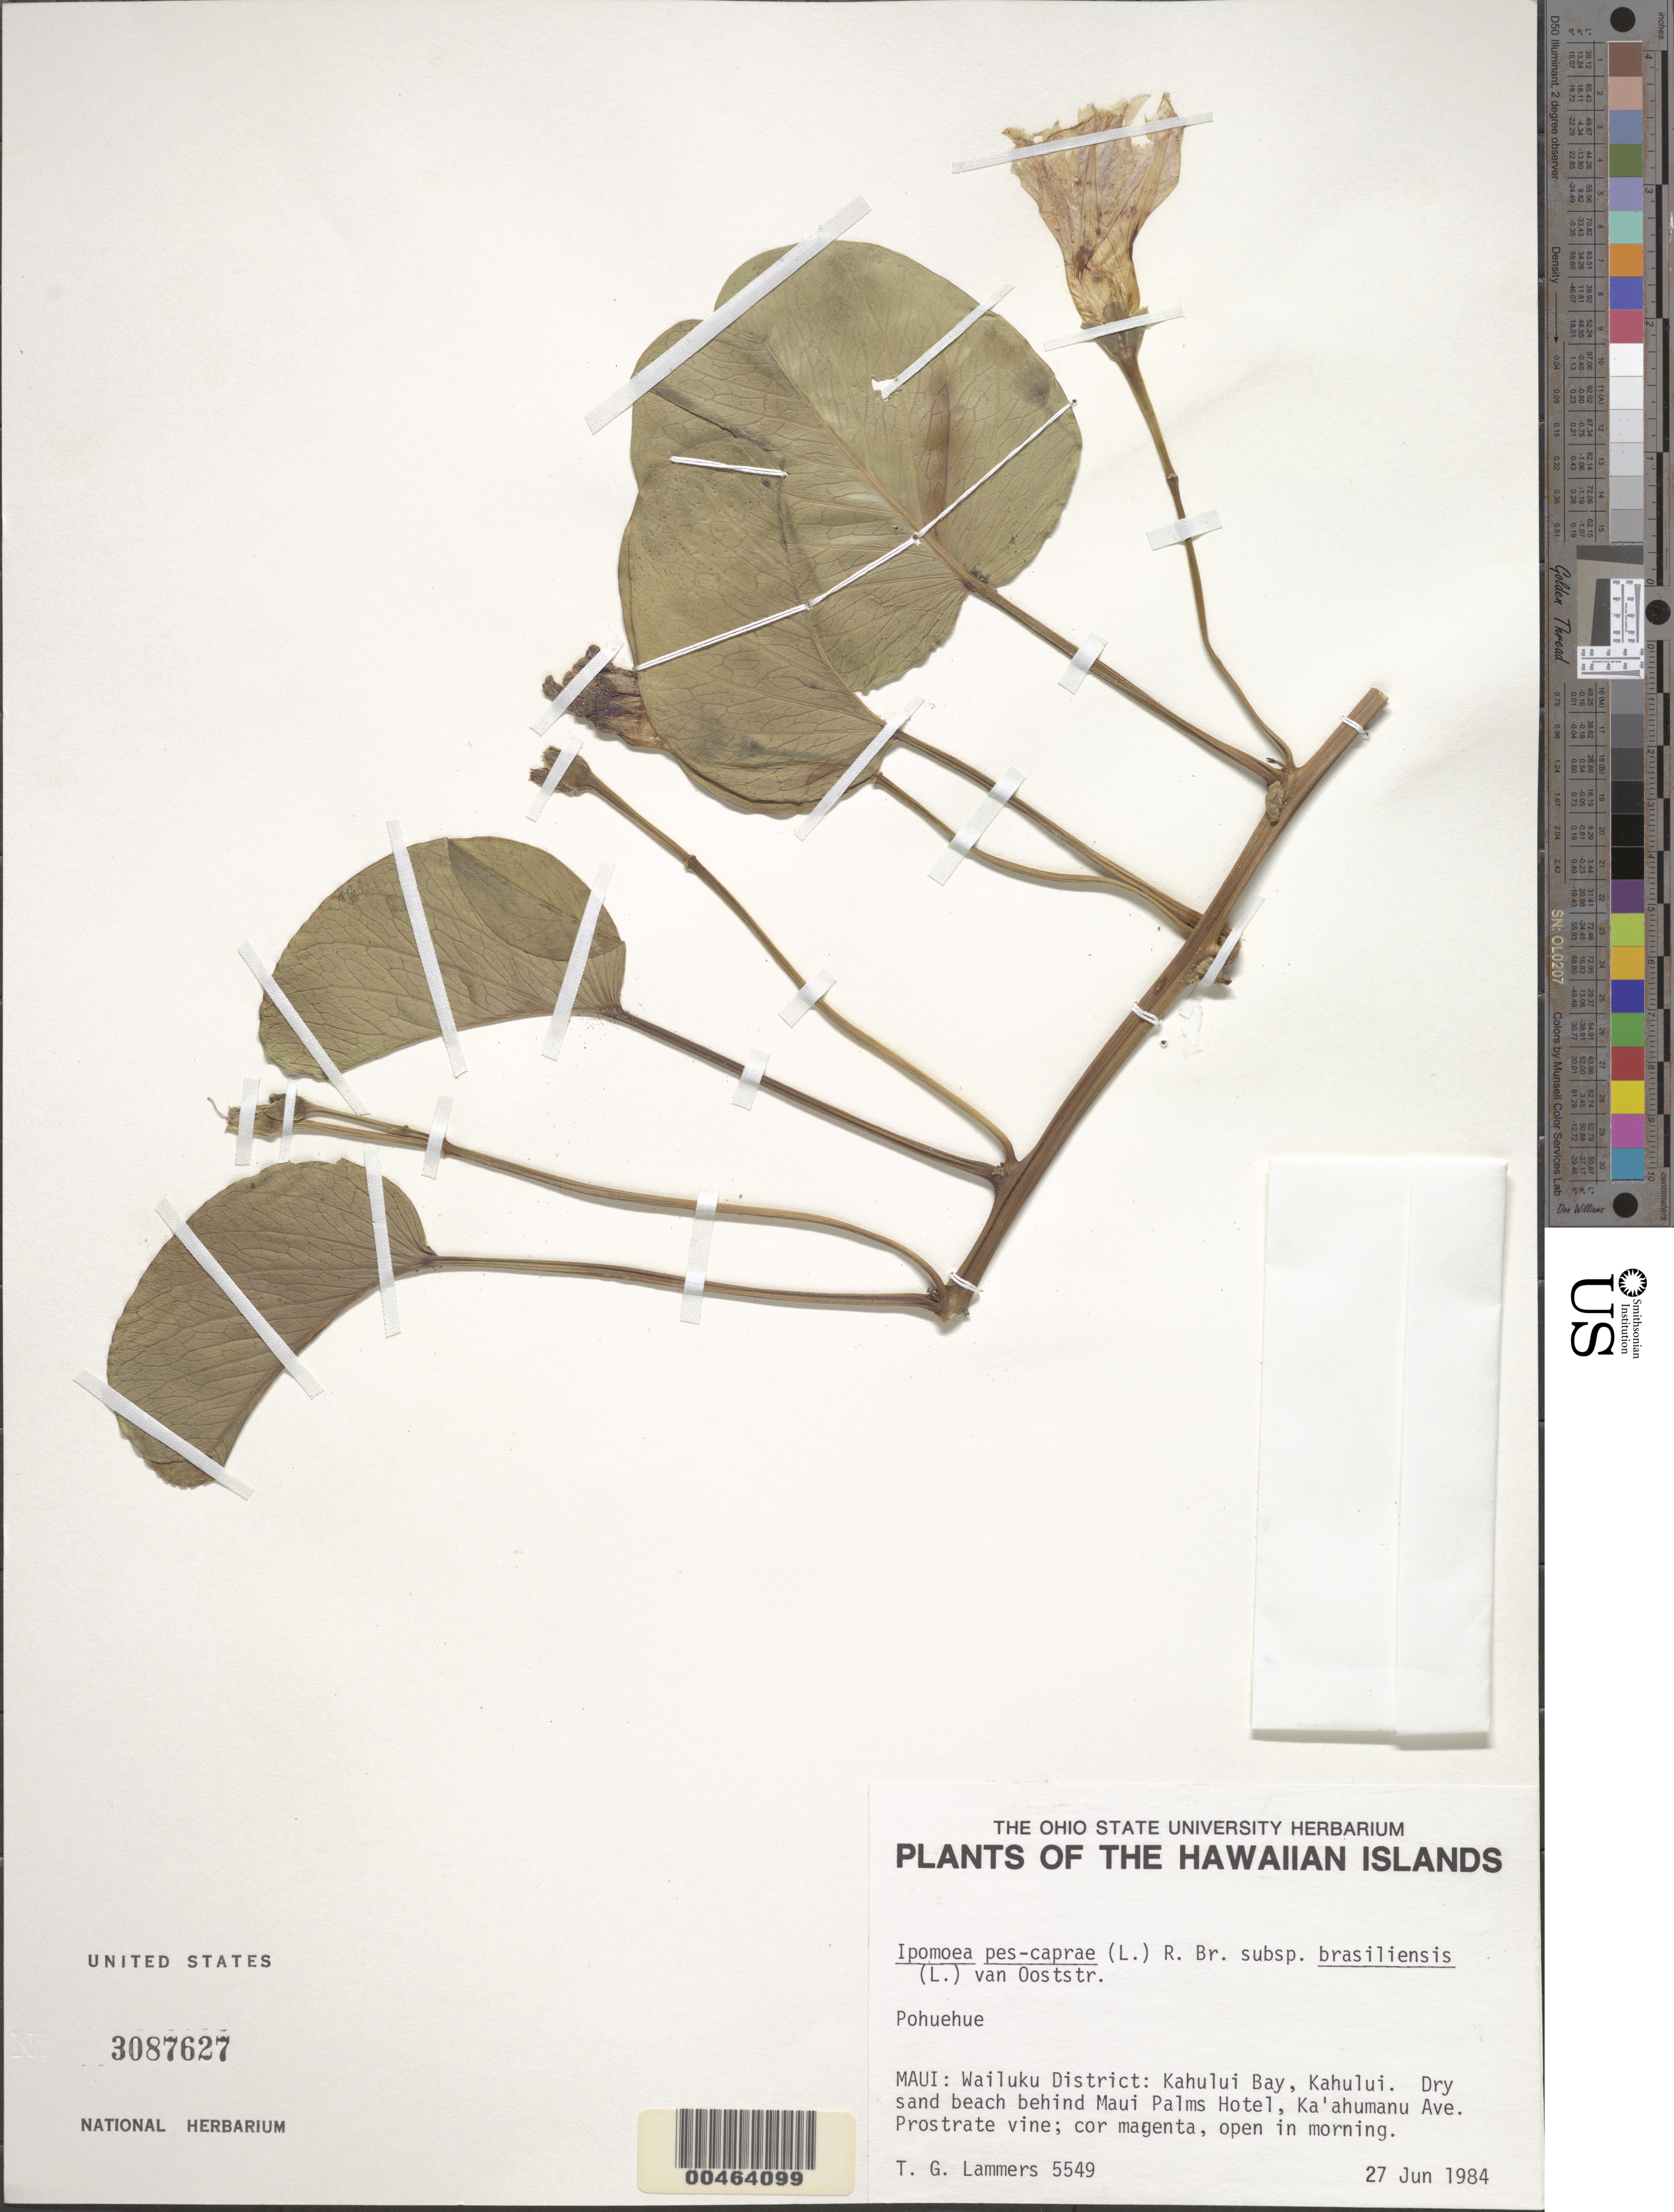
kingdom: Plantae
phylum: Tracheophyta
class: Magnoliopsida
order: Solanales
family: Convolvulaceae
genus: Ipomoea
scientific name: Ipomoea pes-caprae subsp. brasiliensis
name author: (L.) Ooststr.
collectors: T. G. Lammers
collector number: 5549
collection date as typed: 27 Jun 1984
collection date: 1984-06-27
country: United States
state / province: Hawaii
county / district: Maui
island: Maui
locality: Wailuku District: Kahului Bay, Kahului, beach behind Maui Palms Hotel, Ka'ahumanu Ave.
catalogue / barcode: US 3087627